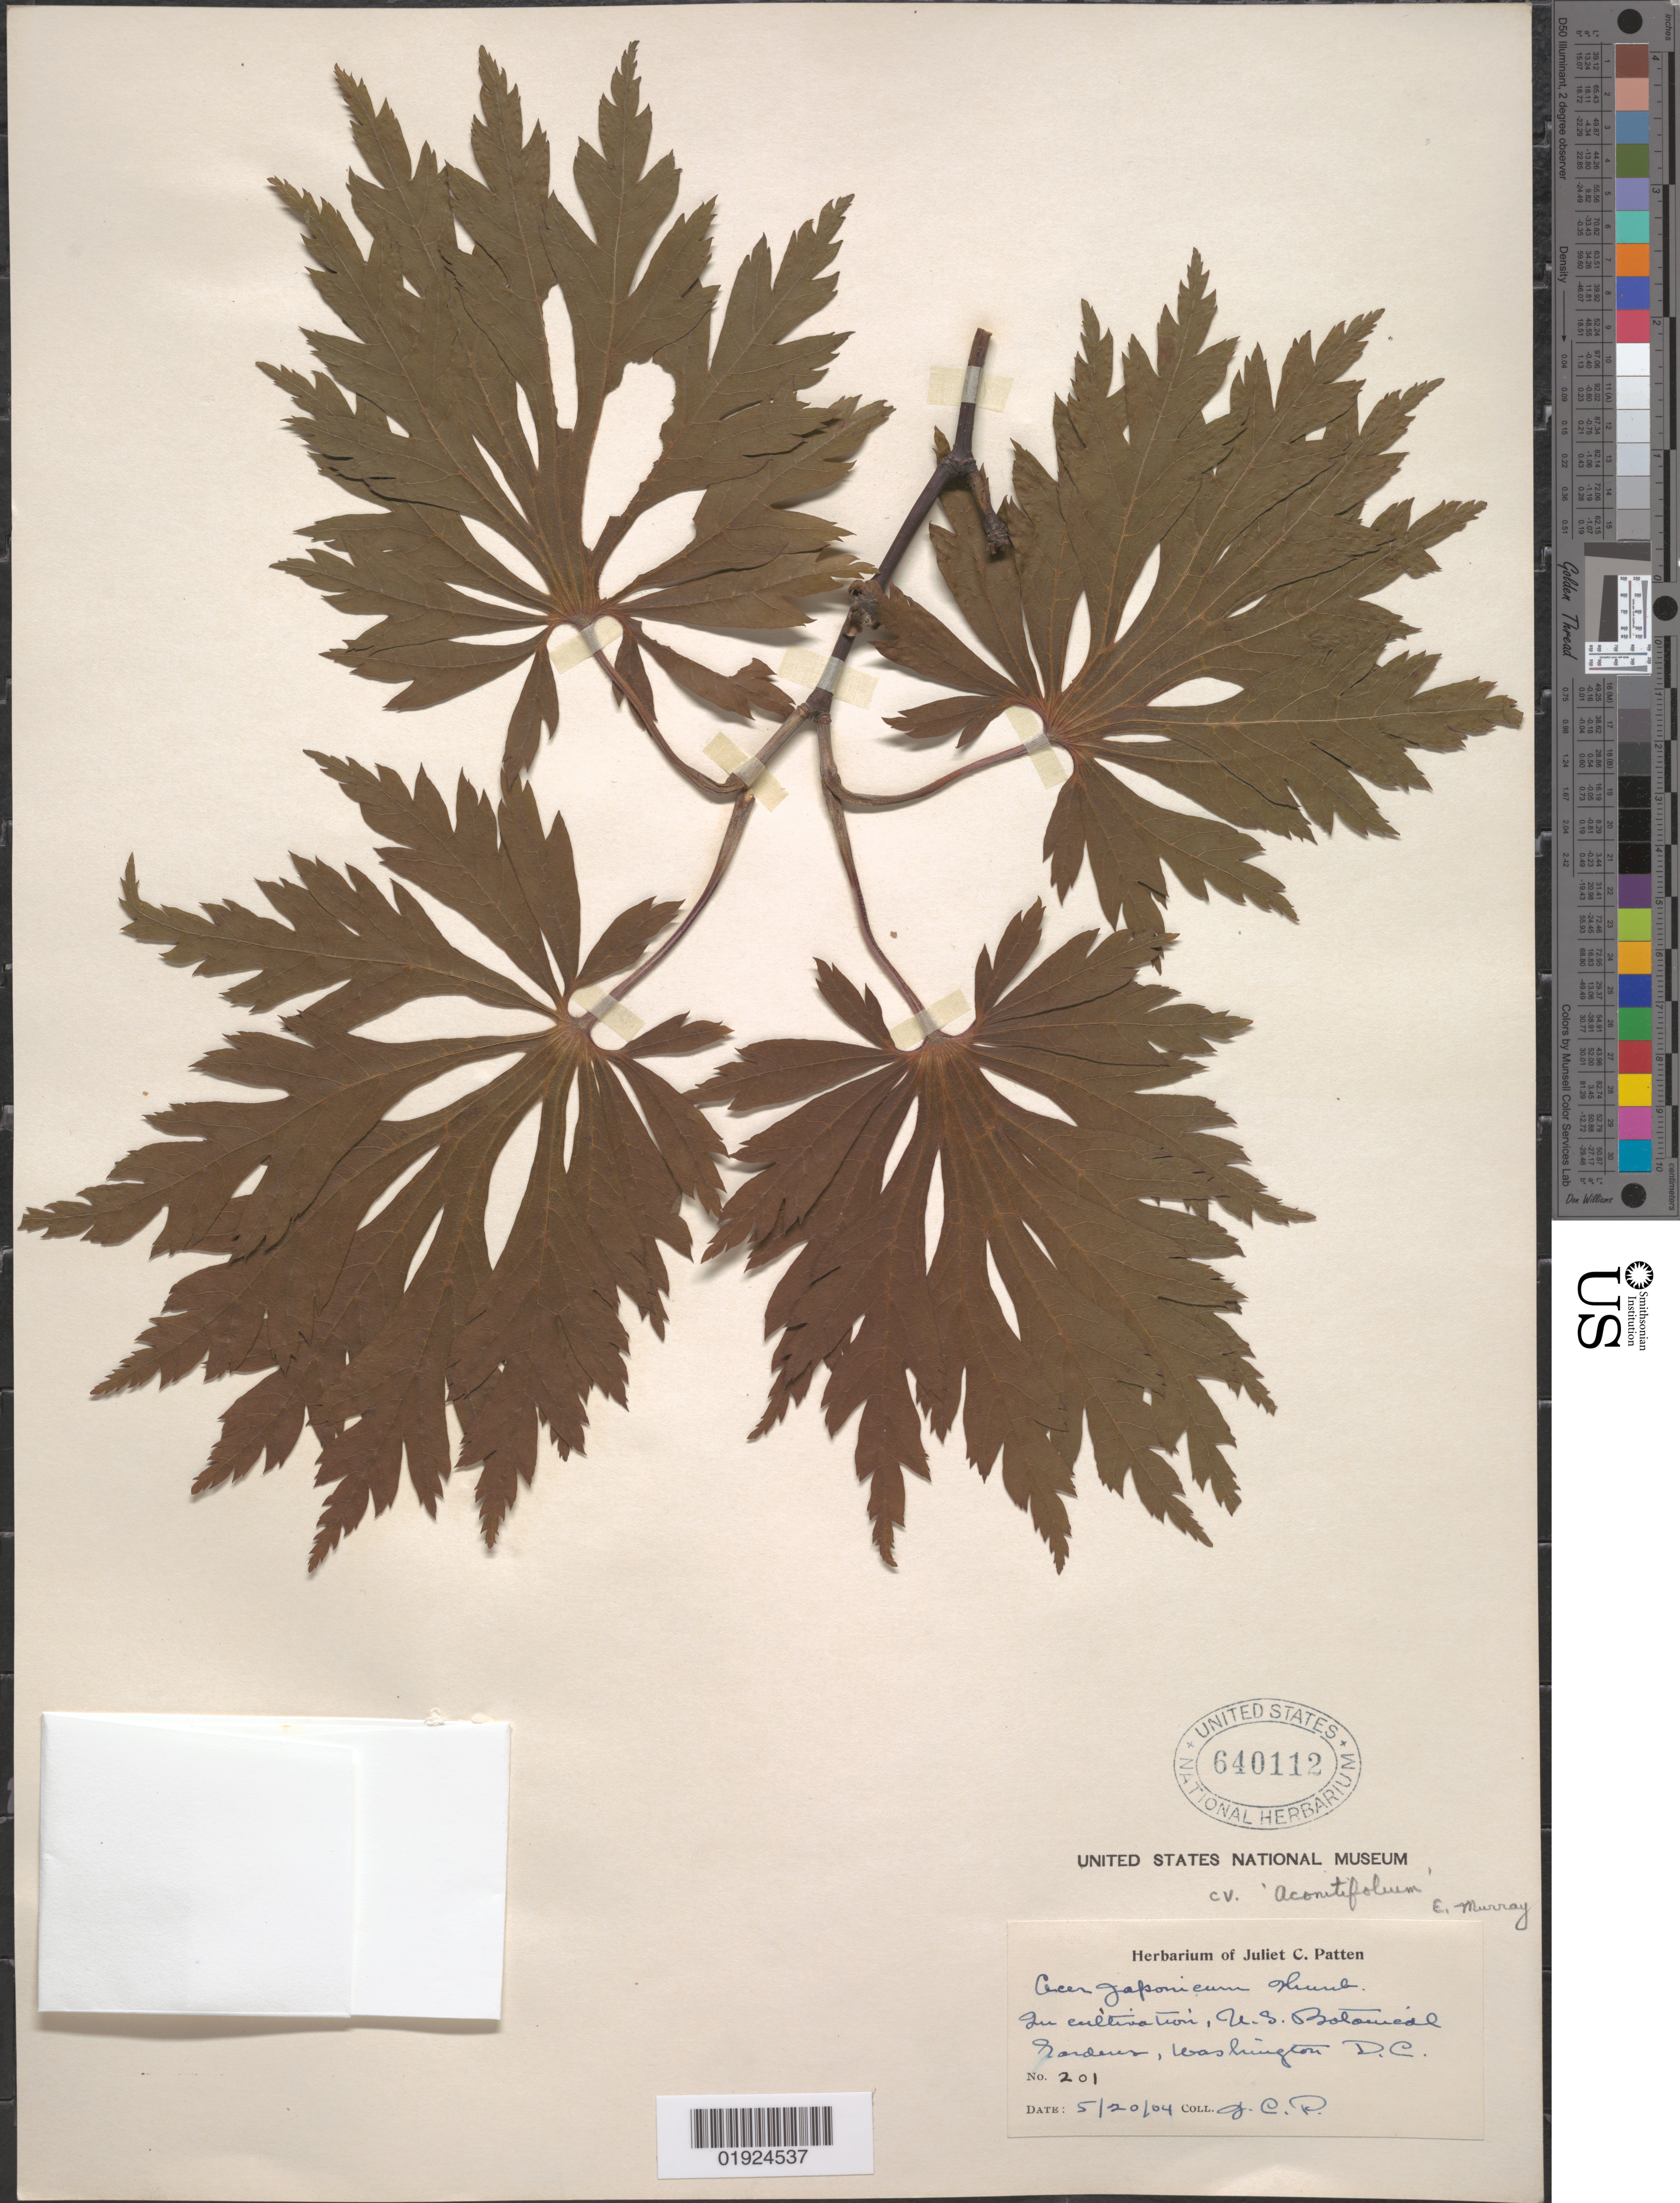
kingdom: Plantae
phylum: Tracheophyta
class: Magnoliopsida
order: Sapindales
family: Sapindaceae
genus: Acer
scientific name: Acer japonicum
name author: Thunb.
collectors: J. Patten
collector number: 201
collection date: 1904-05-20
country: United States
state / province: District of Columbia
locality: U.S. Botanical Gardens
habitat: Garden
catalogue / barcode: US 640112